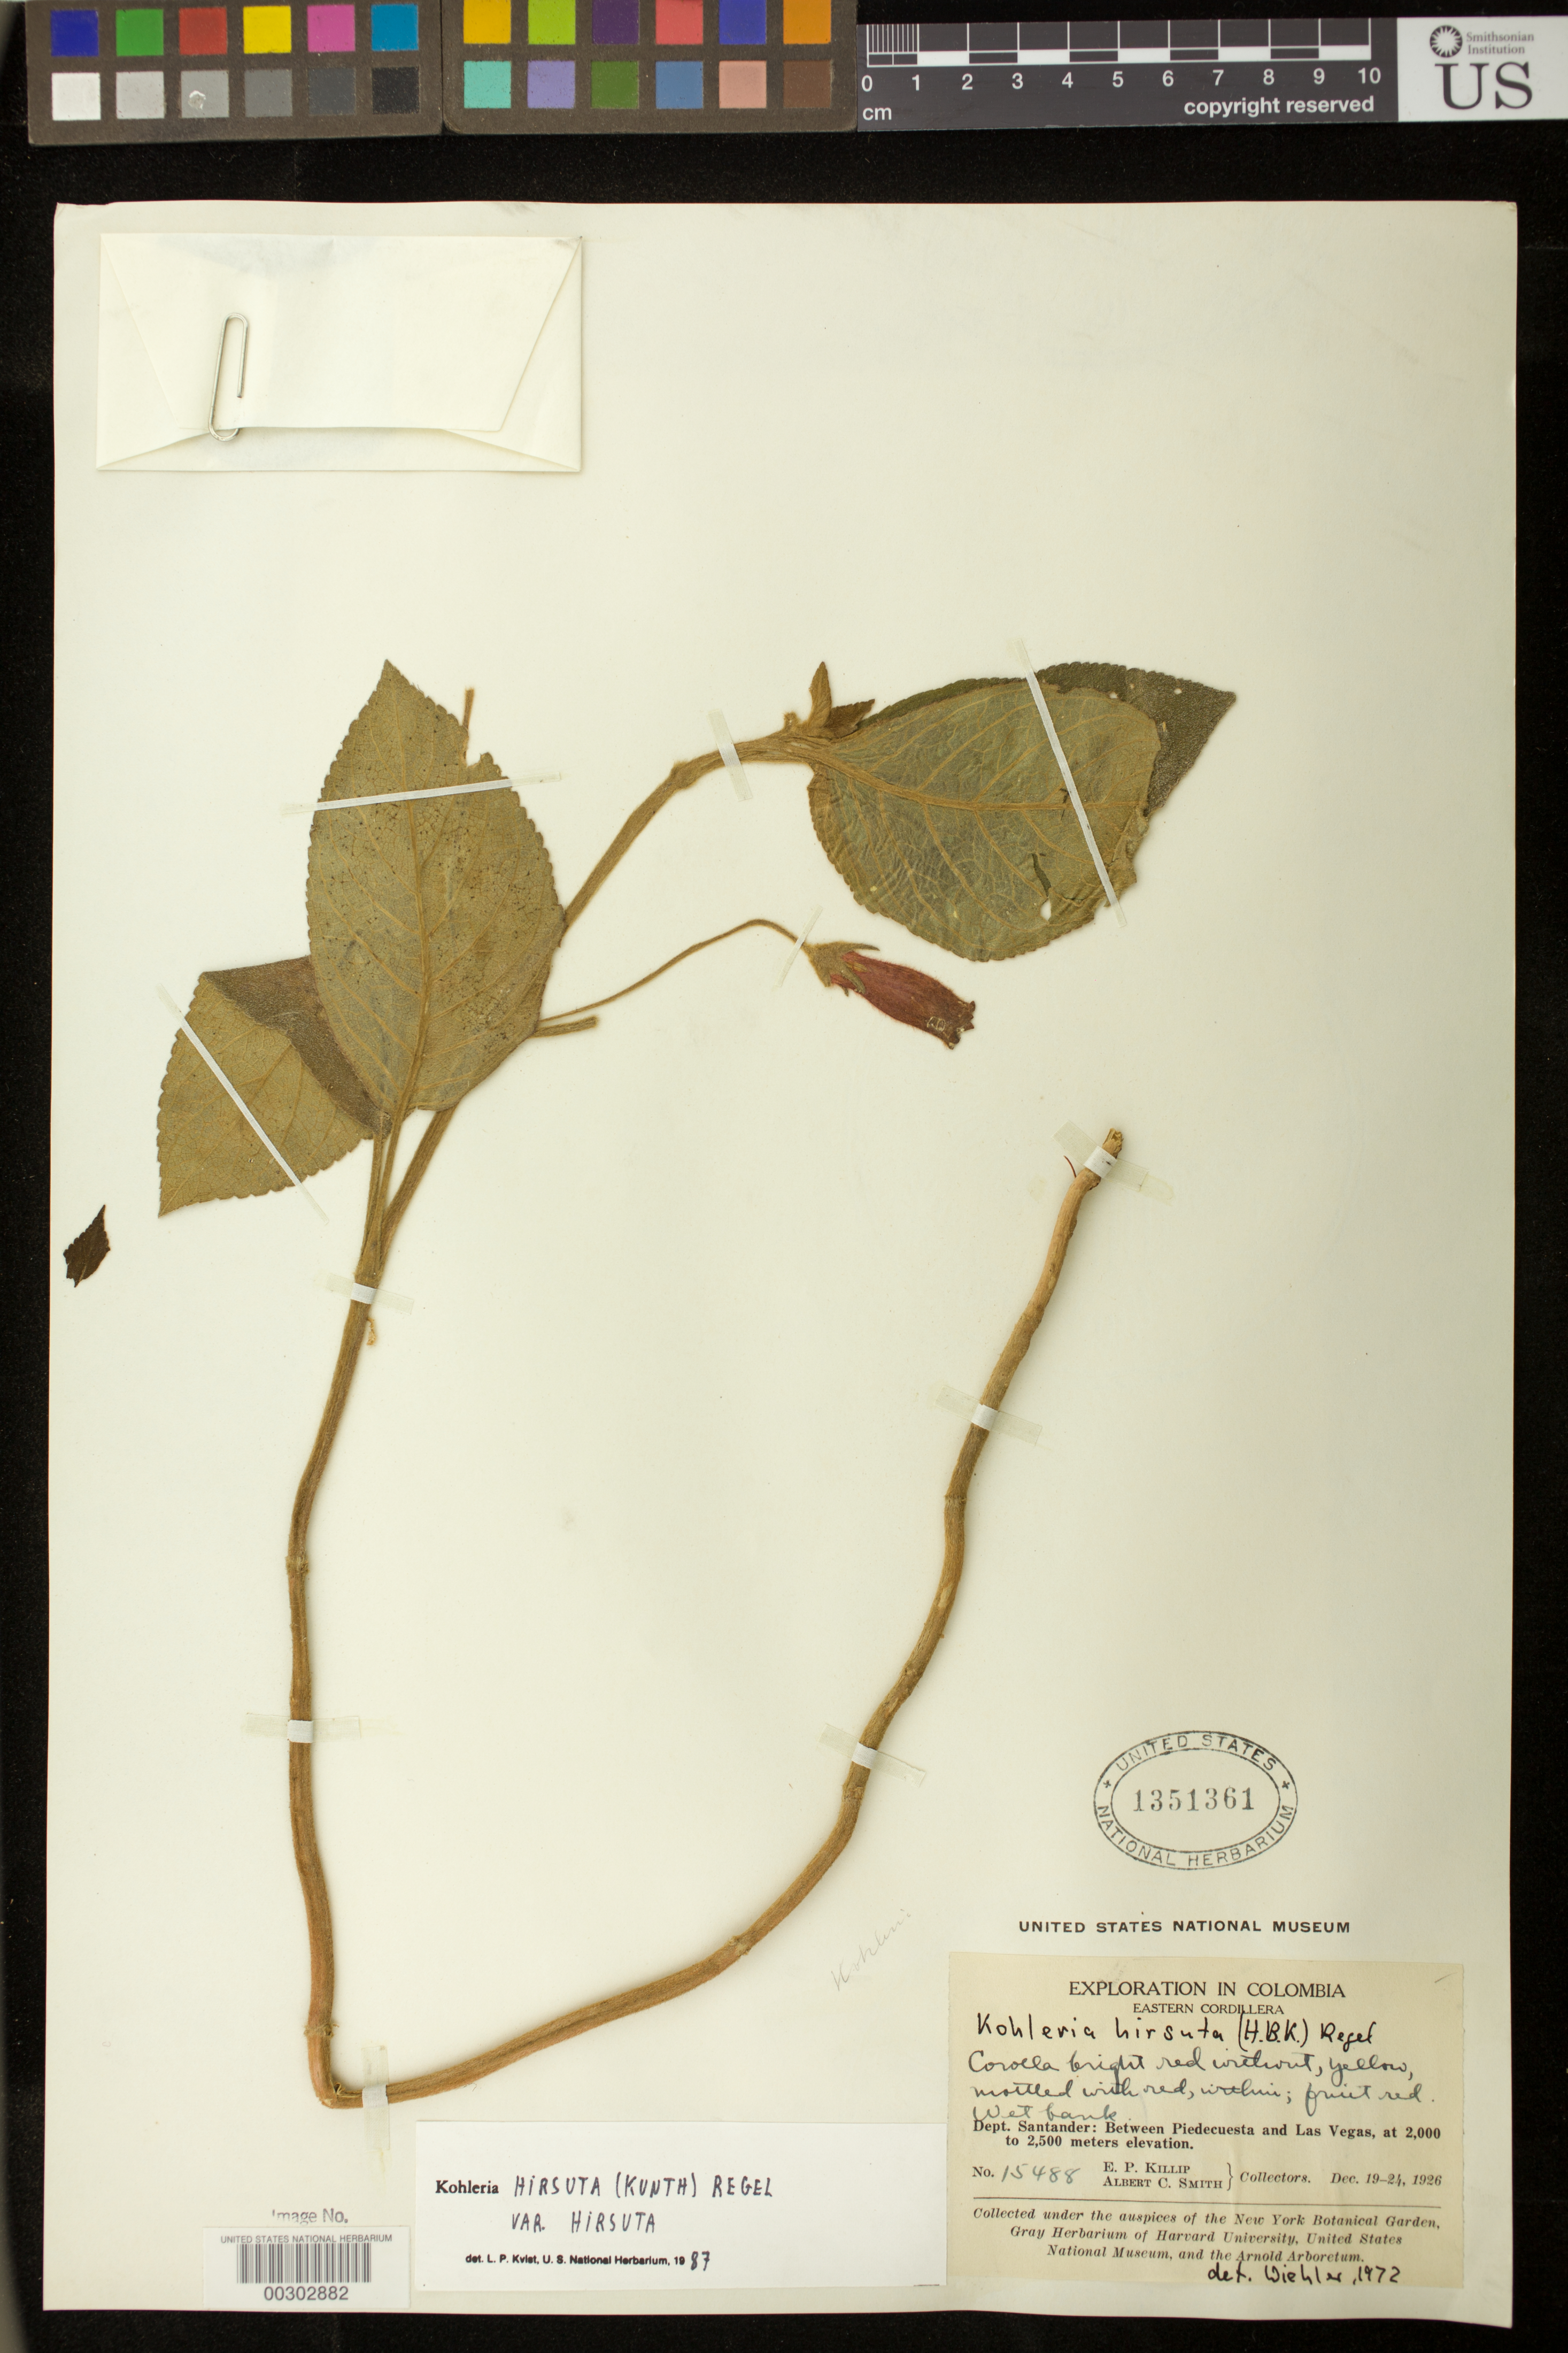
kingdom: Plantae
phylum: Tracheophyta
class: Magnoliopsida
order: Lamiales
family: Gesneriaceae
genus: Kohleria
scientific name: Kohleria hirsuta var. hirsuta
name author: (Kunth) Regel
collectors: E. P. Killip & A. C. Smith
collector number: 15488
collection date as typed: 19-24 Dec 1926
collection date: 1926-12-19/1926-12-24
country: Colombia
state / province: Santander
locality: Eastern Cordillera, between Piedecuesta and Las Vegas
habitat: Wet bank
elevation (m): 2000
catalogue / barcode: US 1351361